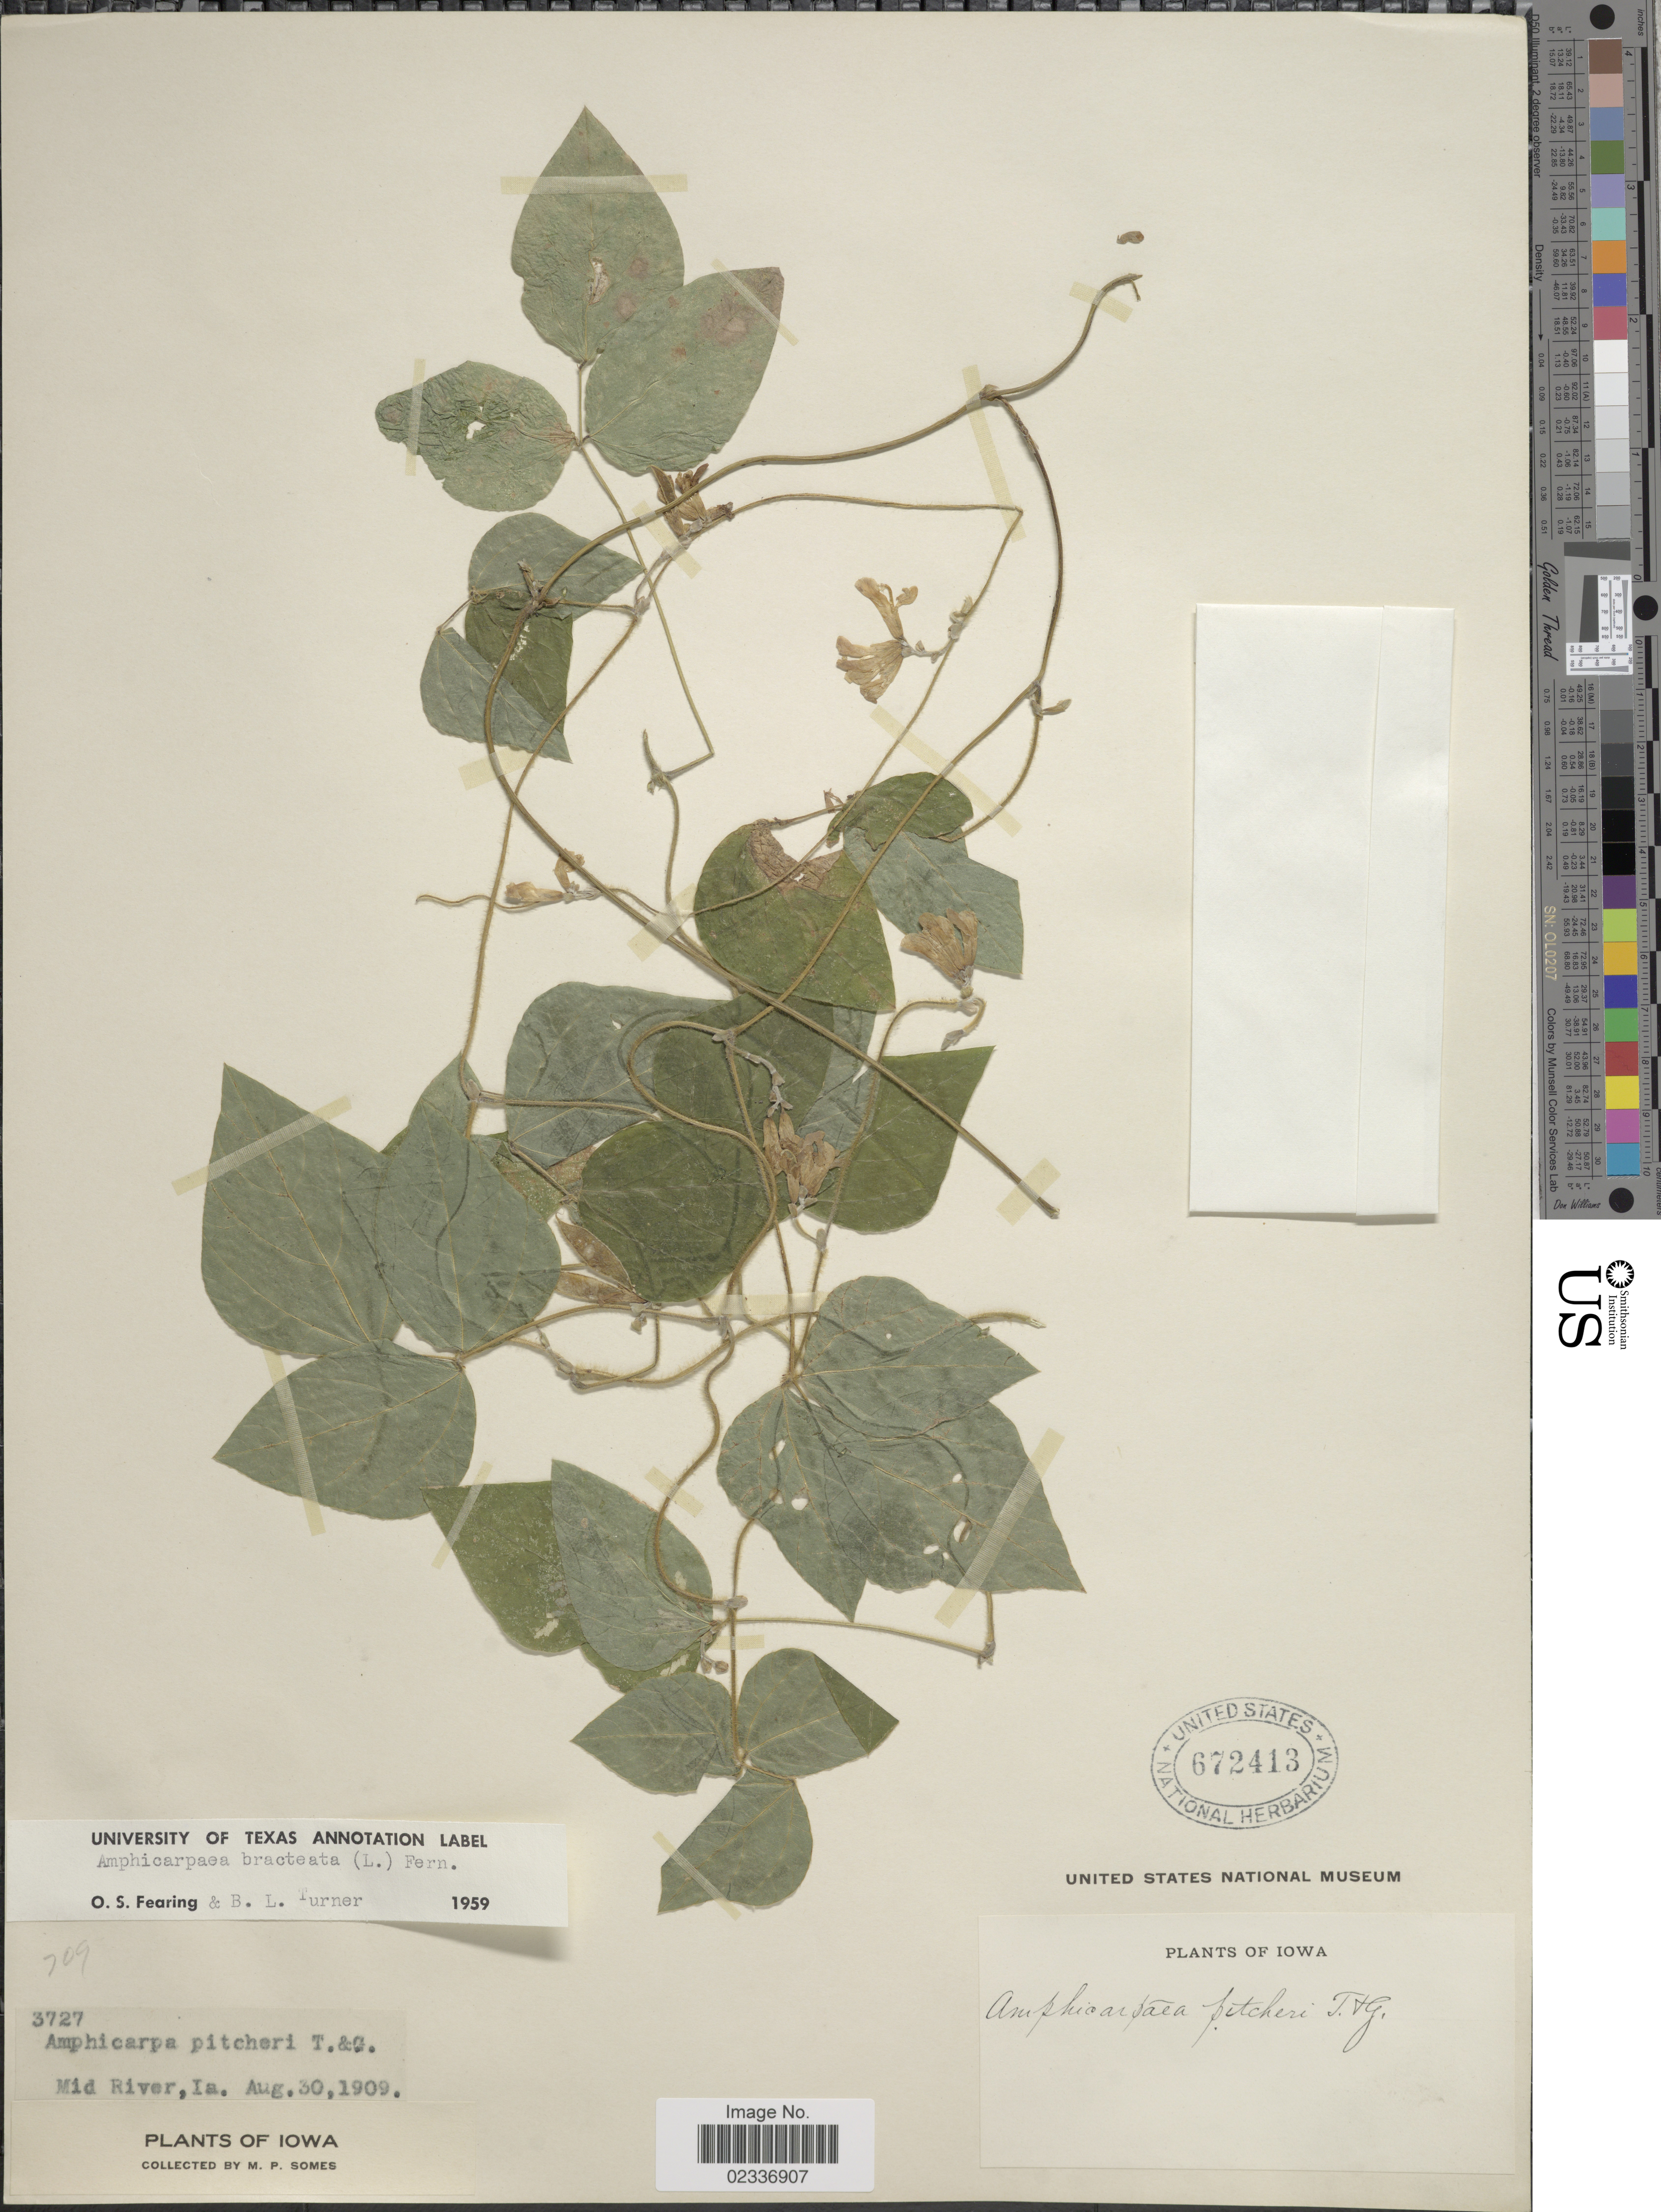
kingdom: Plantae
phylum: Tracheophyta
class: Magnoliopsida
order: Fabales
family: Fabaceae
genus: Amphicarpaea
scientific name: Amphicarpaea bracteata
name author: (L.) Fernald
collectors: M. Somes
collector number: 3727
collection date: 1909-08-30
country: United States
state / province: Iowa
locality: Mid River, Ia.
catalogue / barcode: US 672413